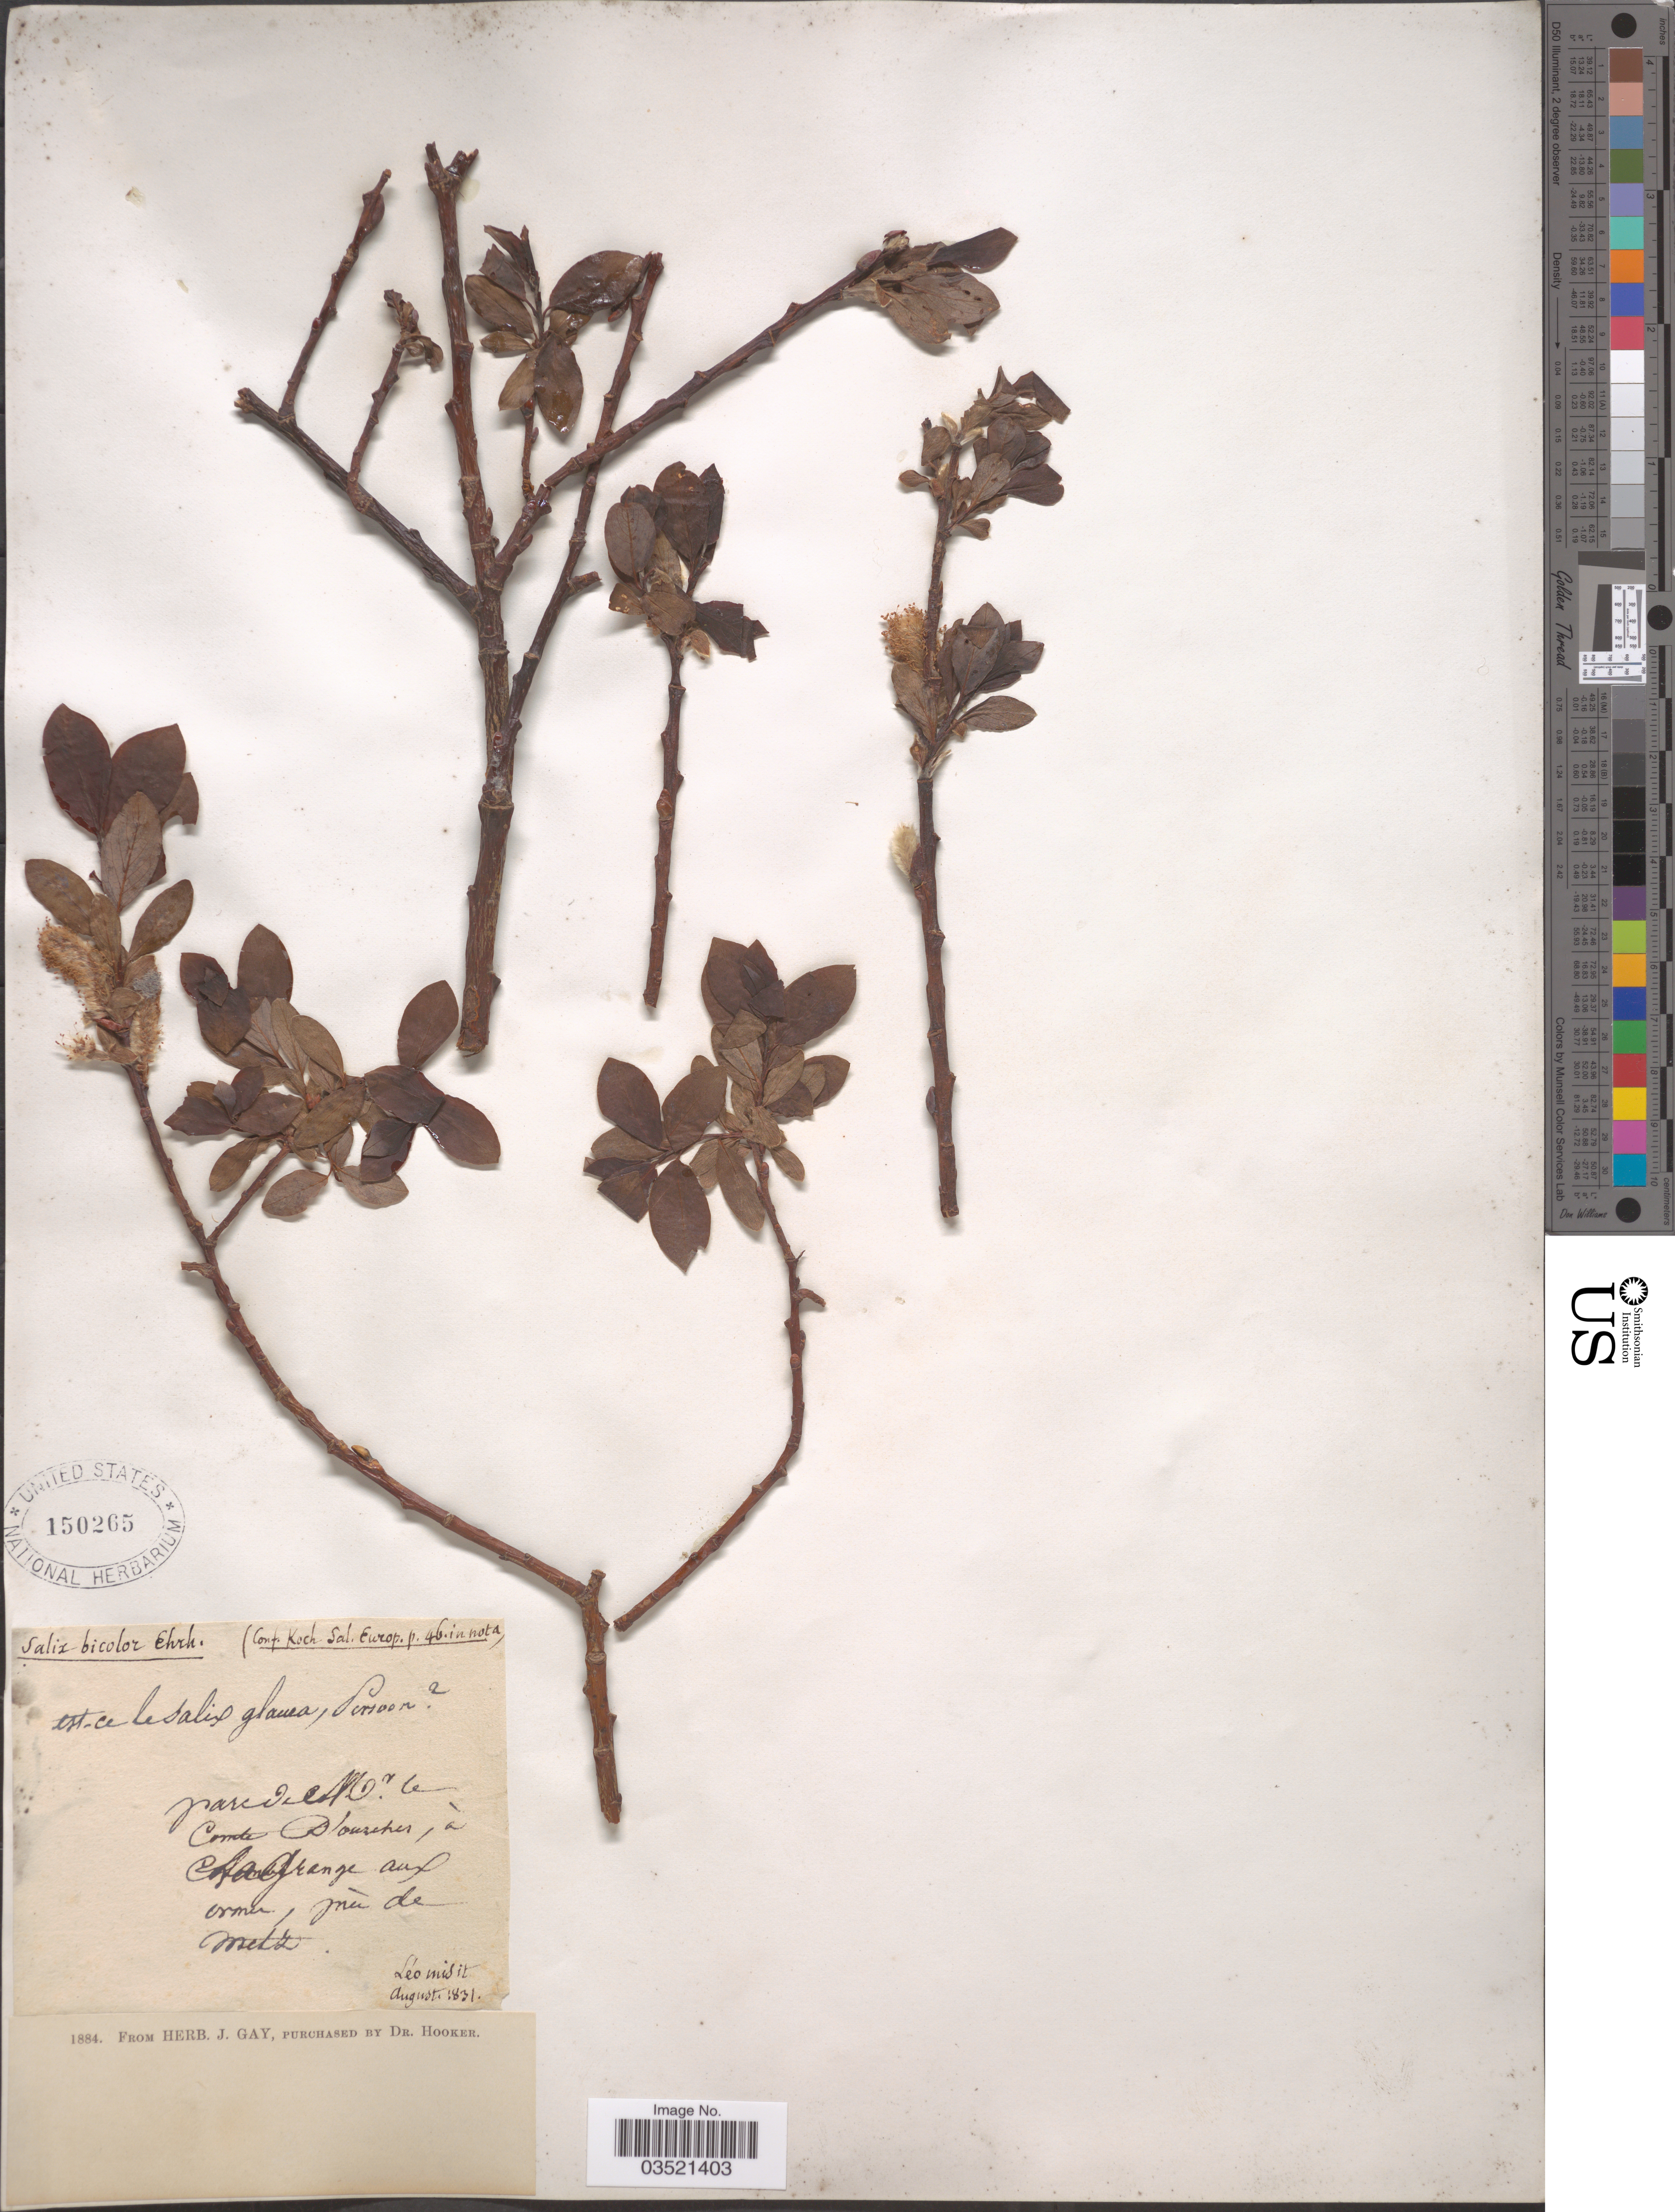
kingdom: Plantae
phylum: Tracheophyta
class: Magnoliopsida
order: Malpighiales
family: Salicaceae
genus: Salix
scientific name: Salix bicolor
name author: Willd.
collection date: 1831-08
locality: Parc de la Mr le Comte d' [illegible text]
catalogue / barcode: US 150265